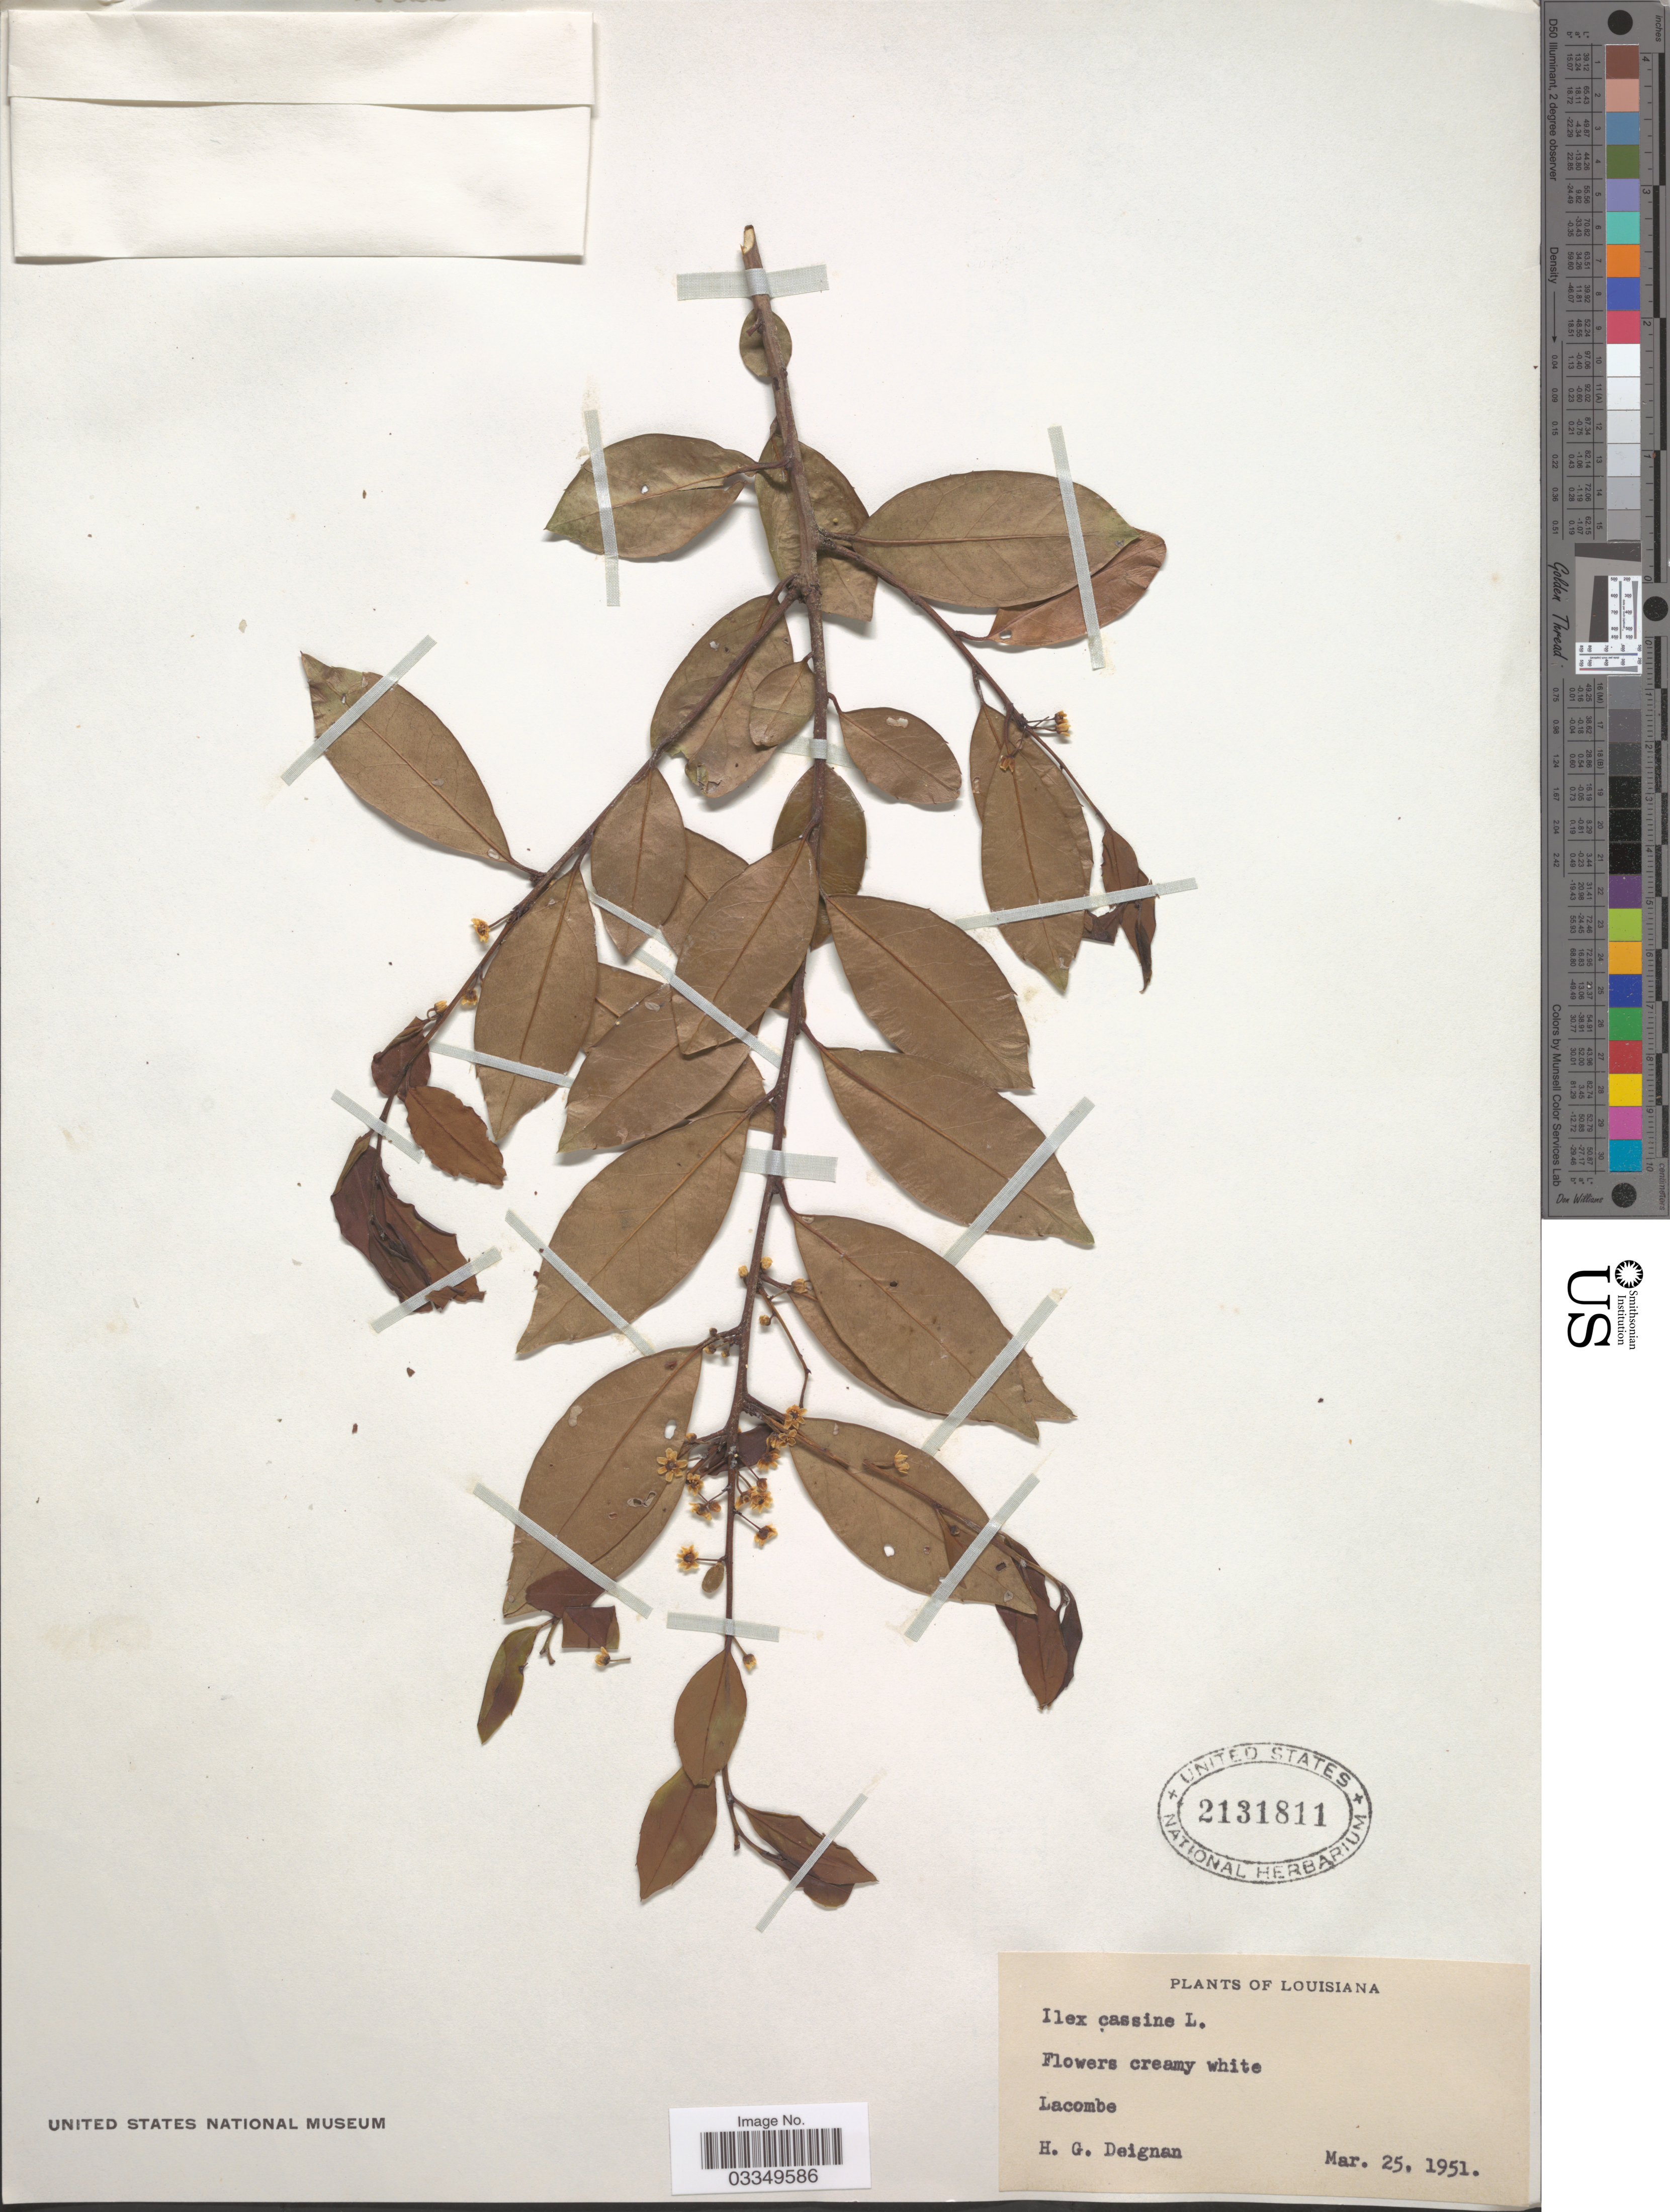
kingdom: Plantae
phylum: Tracheophyta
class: Magnoliopsida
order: Aquifoliales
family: Aquifoliaceae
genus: Ilex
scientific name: Ilex cassine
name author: L.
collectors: H. Deignan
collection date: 1951-03-25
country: United States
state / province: Louisiana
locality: Lacombe.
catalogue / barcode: US 2131811